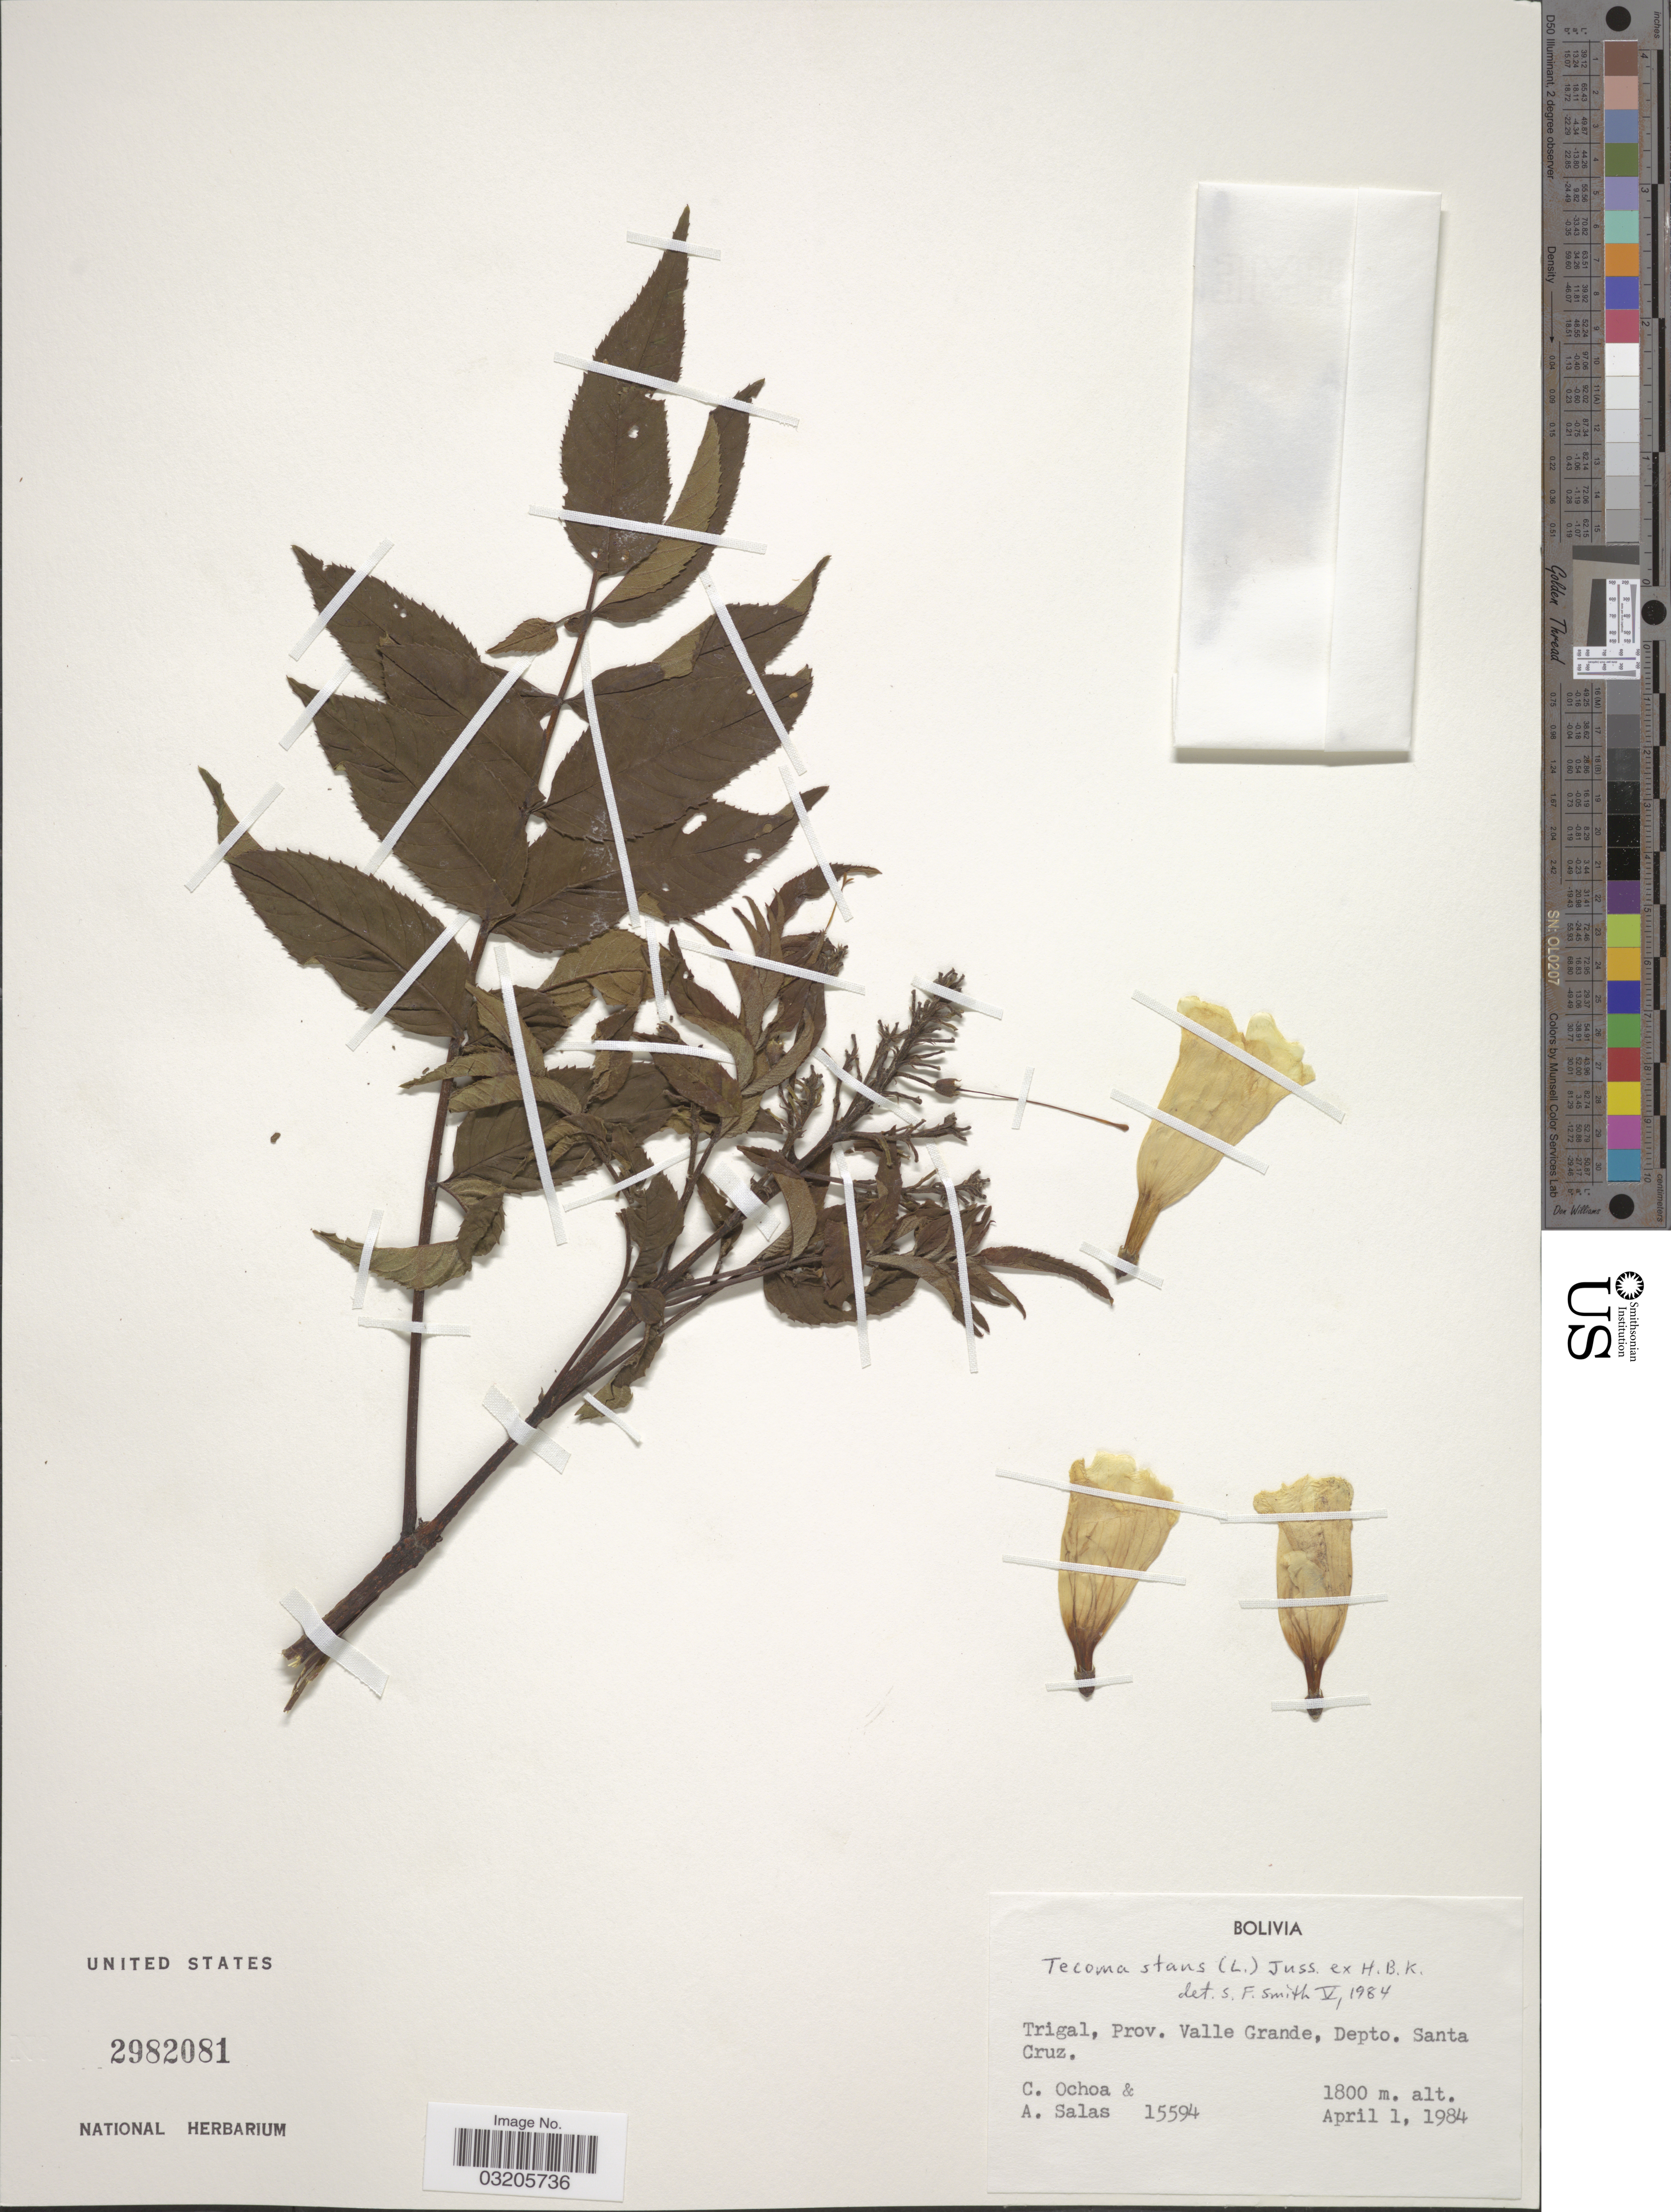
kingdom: Plantae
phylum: Tracheophyta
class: Magnoliopsida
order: Lamiales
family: Bignoniaceae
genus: Tecoma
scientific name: Tecoma stans var. stans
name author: (L.) Juss. ex Kunth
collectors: C. Ochoa & A. Salas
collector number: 15594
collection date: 1984-04-01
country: Bolivia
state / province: Santa Cruz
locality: Trigal, Prov. Valle Grande, Depto. Santa Cruz.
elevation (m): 1800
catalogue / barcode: US 2982081